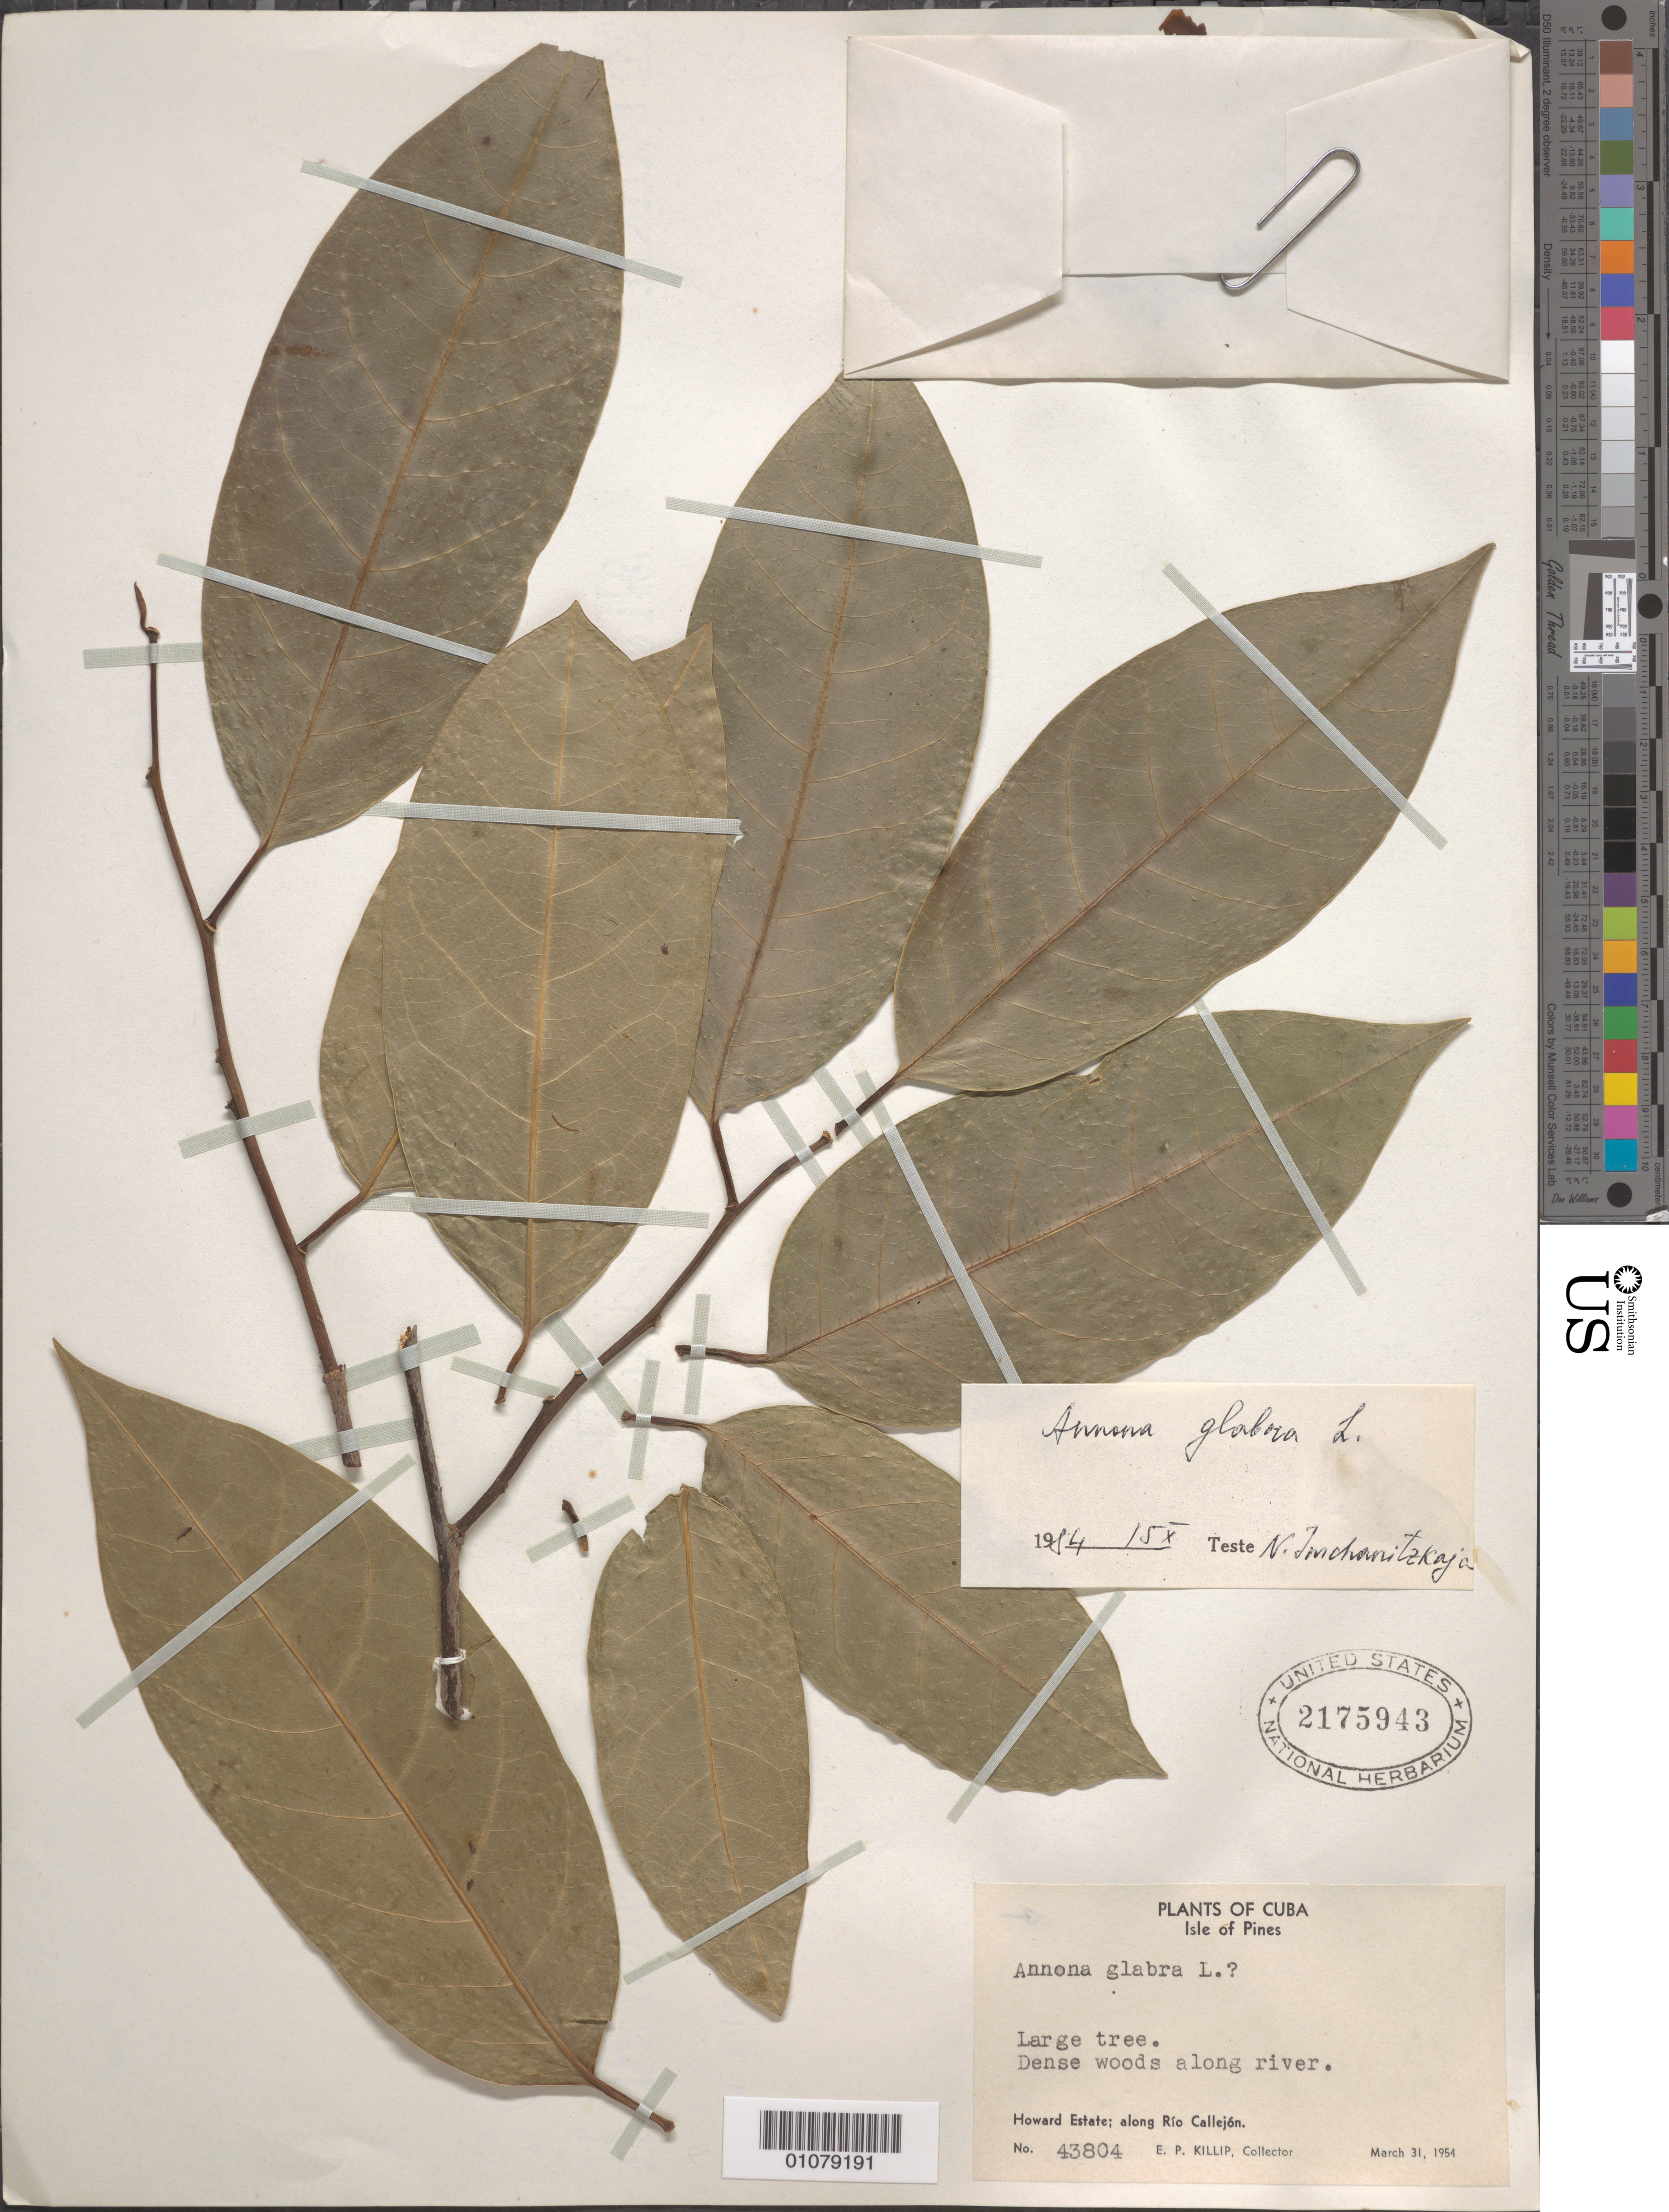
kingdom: Plantae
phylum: Tracheophyta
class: Magnoliopsida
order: Magnoliales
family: Annonaceae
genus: Annona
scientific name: Annona glabra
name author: L.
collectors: E. P. Killip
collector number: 43804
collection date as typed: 31 Mar 1954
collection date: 1954-03-31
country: Cuba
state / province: Isla de La Juventud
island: Isla de la Juventud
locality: Isle of Pines Howard Estate; along Rio Callejon Dense woods along river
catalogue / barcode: US 2175943